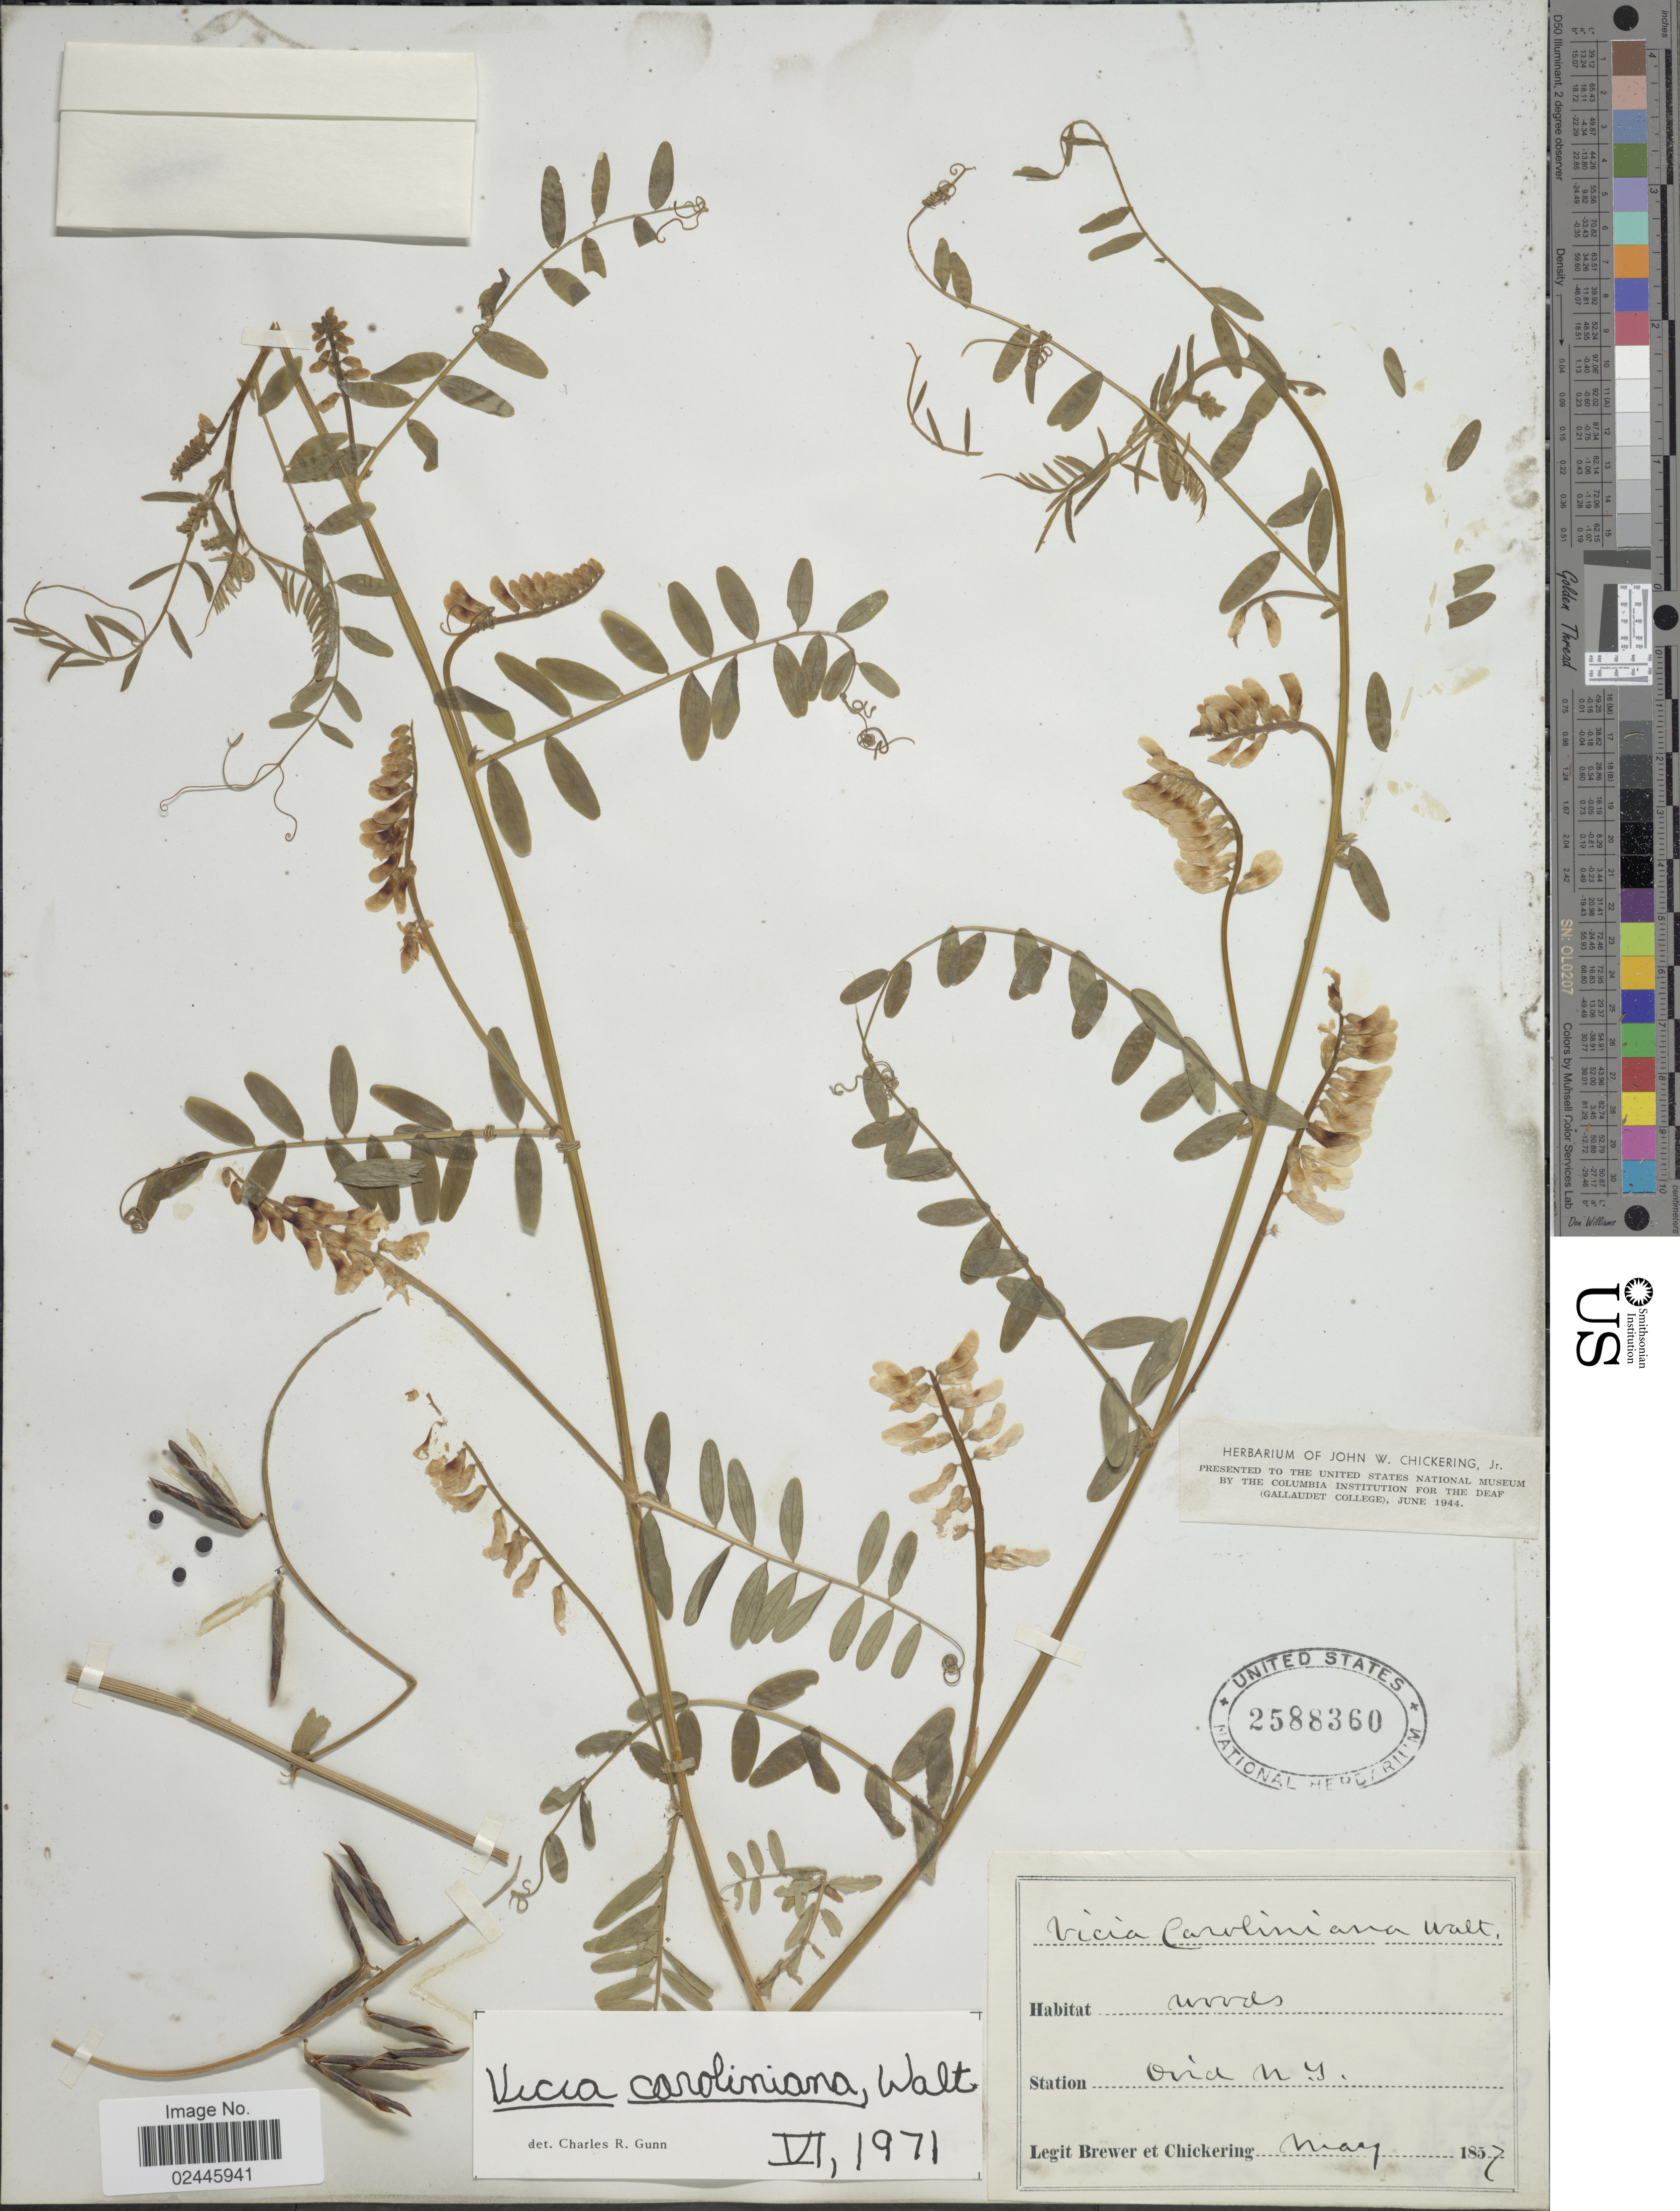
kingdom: Plantae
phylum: Tracheophyta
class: Magnoliopsida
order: Fabales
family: Fabaceae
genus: Vicia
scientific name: Vicia caroliniana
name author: Walter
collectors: -. Brewer & -. Chickering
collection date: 1857-05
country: United States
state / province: New York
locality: Ovid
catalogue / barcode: US 2588360